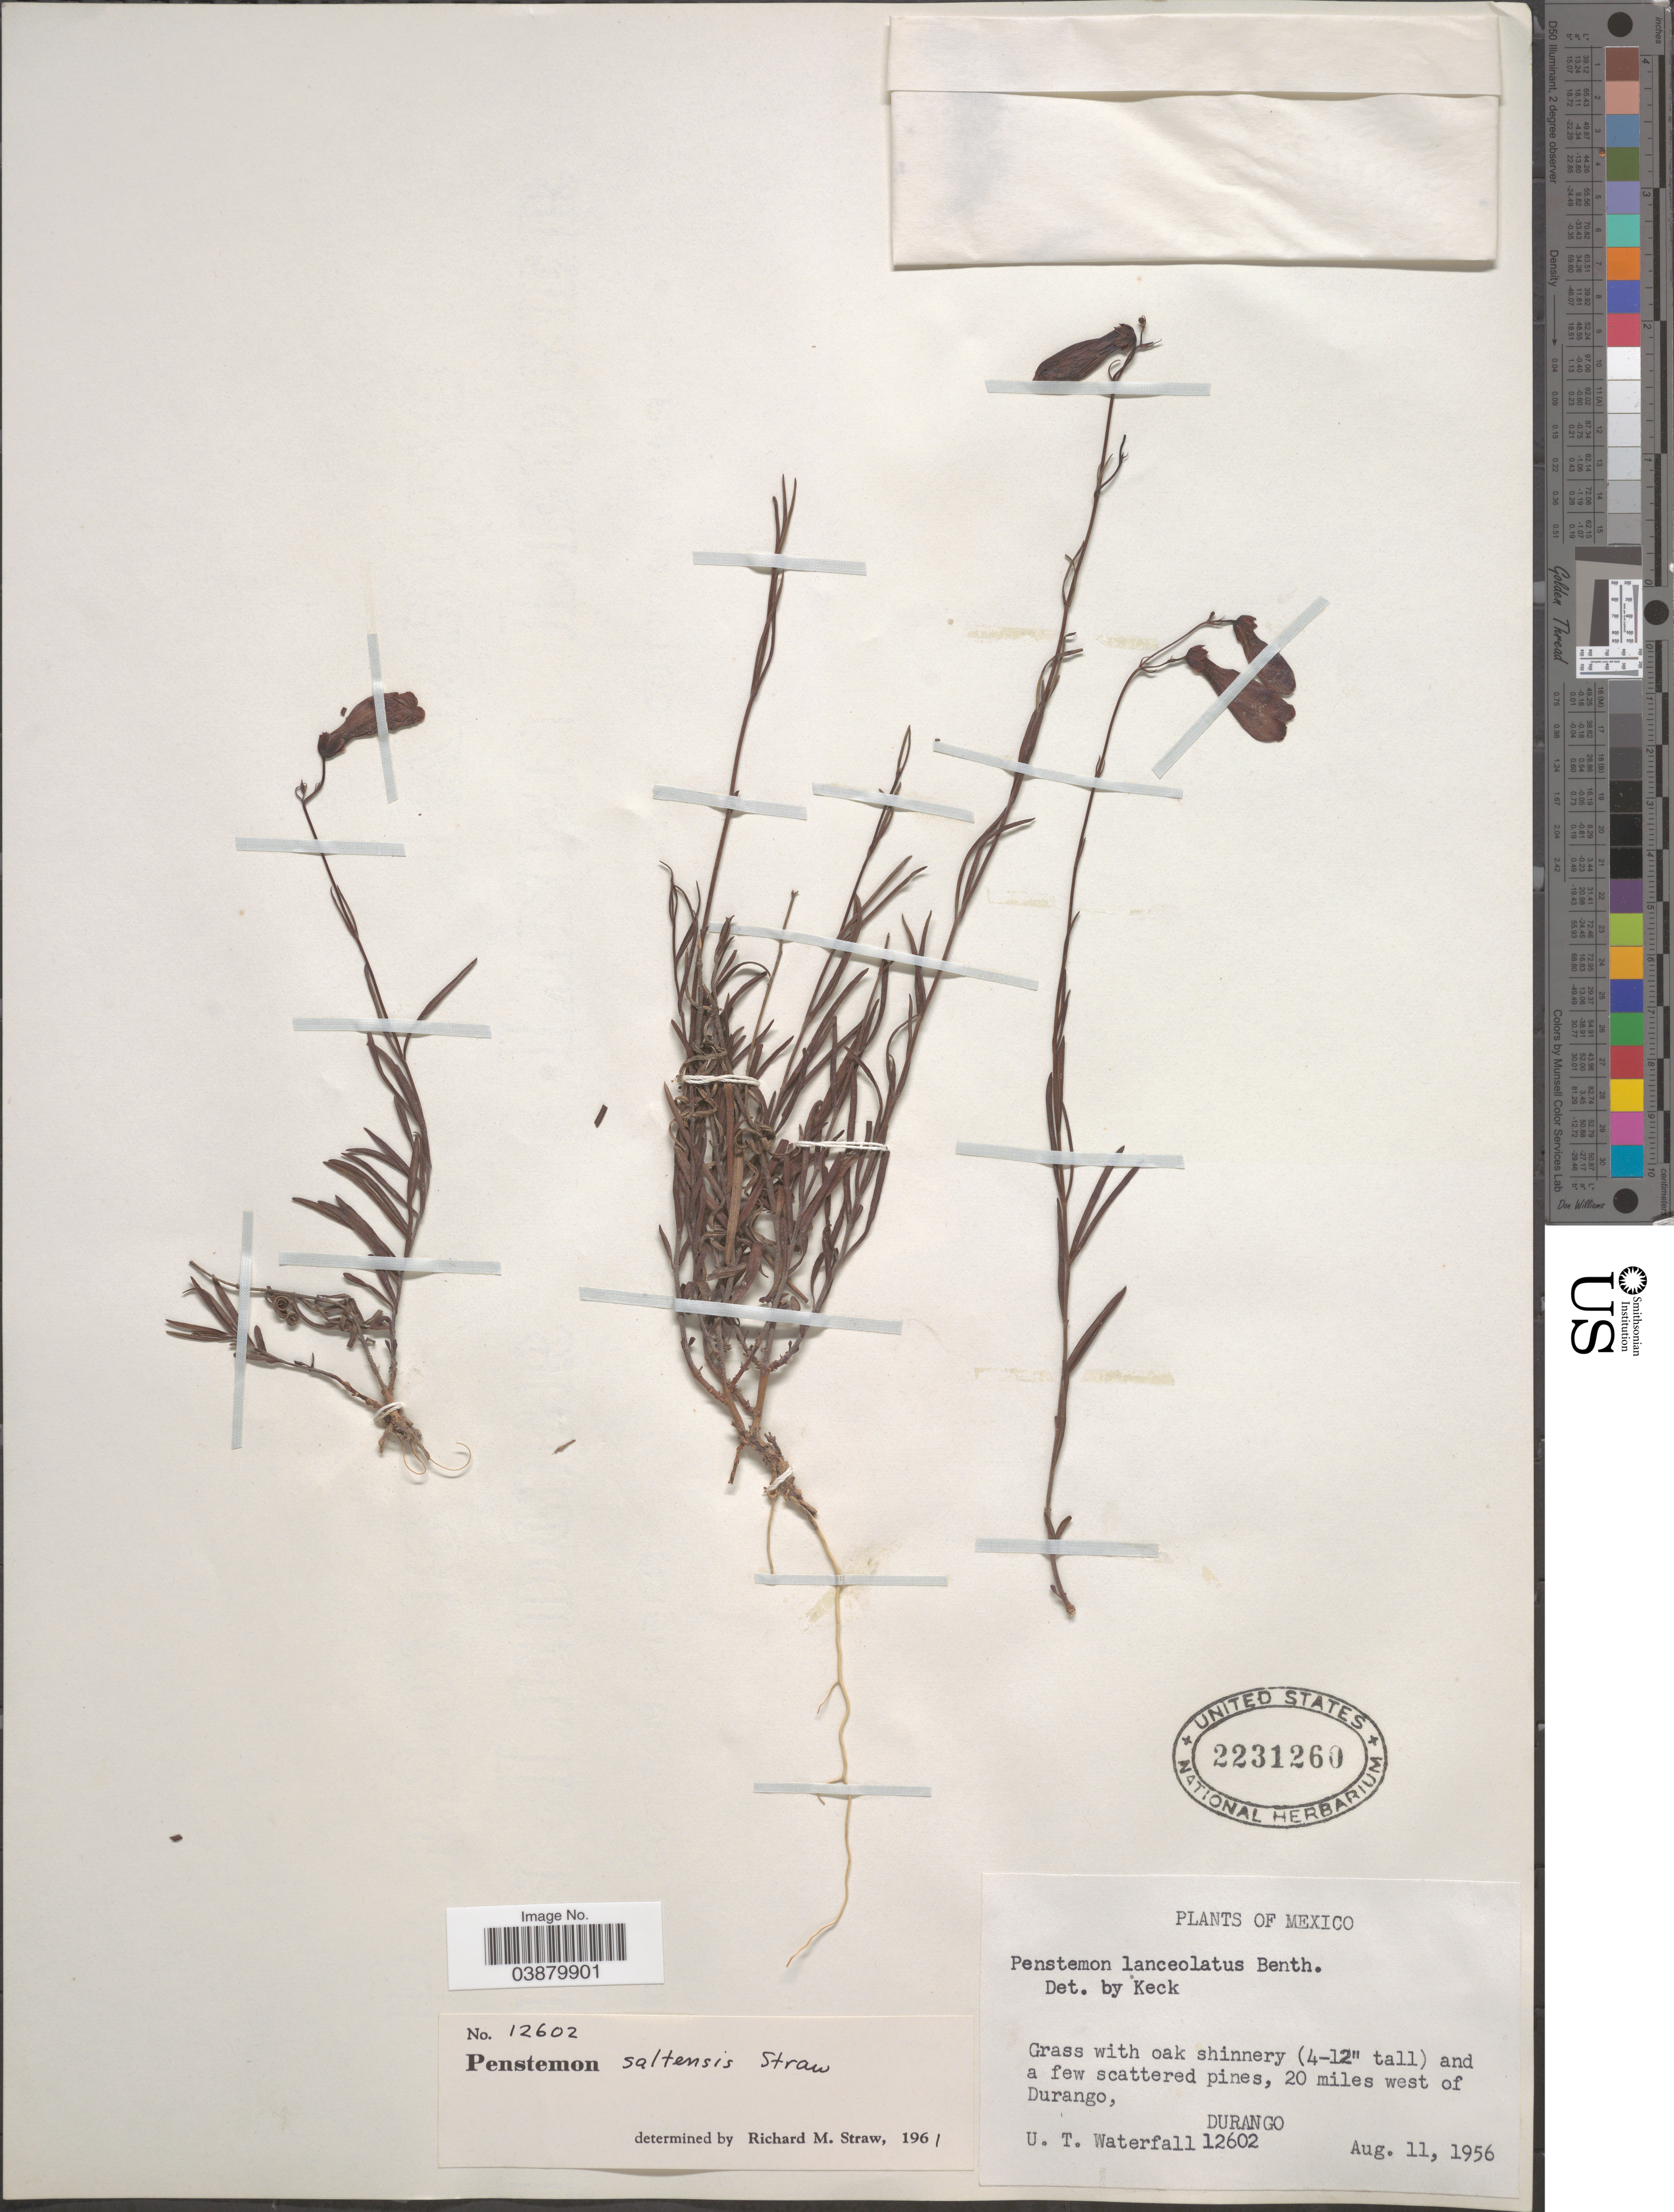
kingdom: Plantae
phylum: Tracheophyta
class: Magnoliopsida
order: Lamiales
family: Plantaginaceae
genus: Penstemon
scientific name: Penstemon saltensis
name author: Straw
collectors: U. T. Waterfall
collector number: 12602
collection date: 1956-08-11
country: Mexico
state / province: Durango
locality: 20 miles wet of Durango.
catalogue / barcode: US 2231260